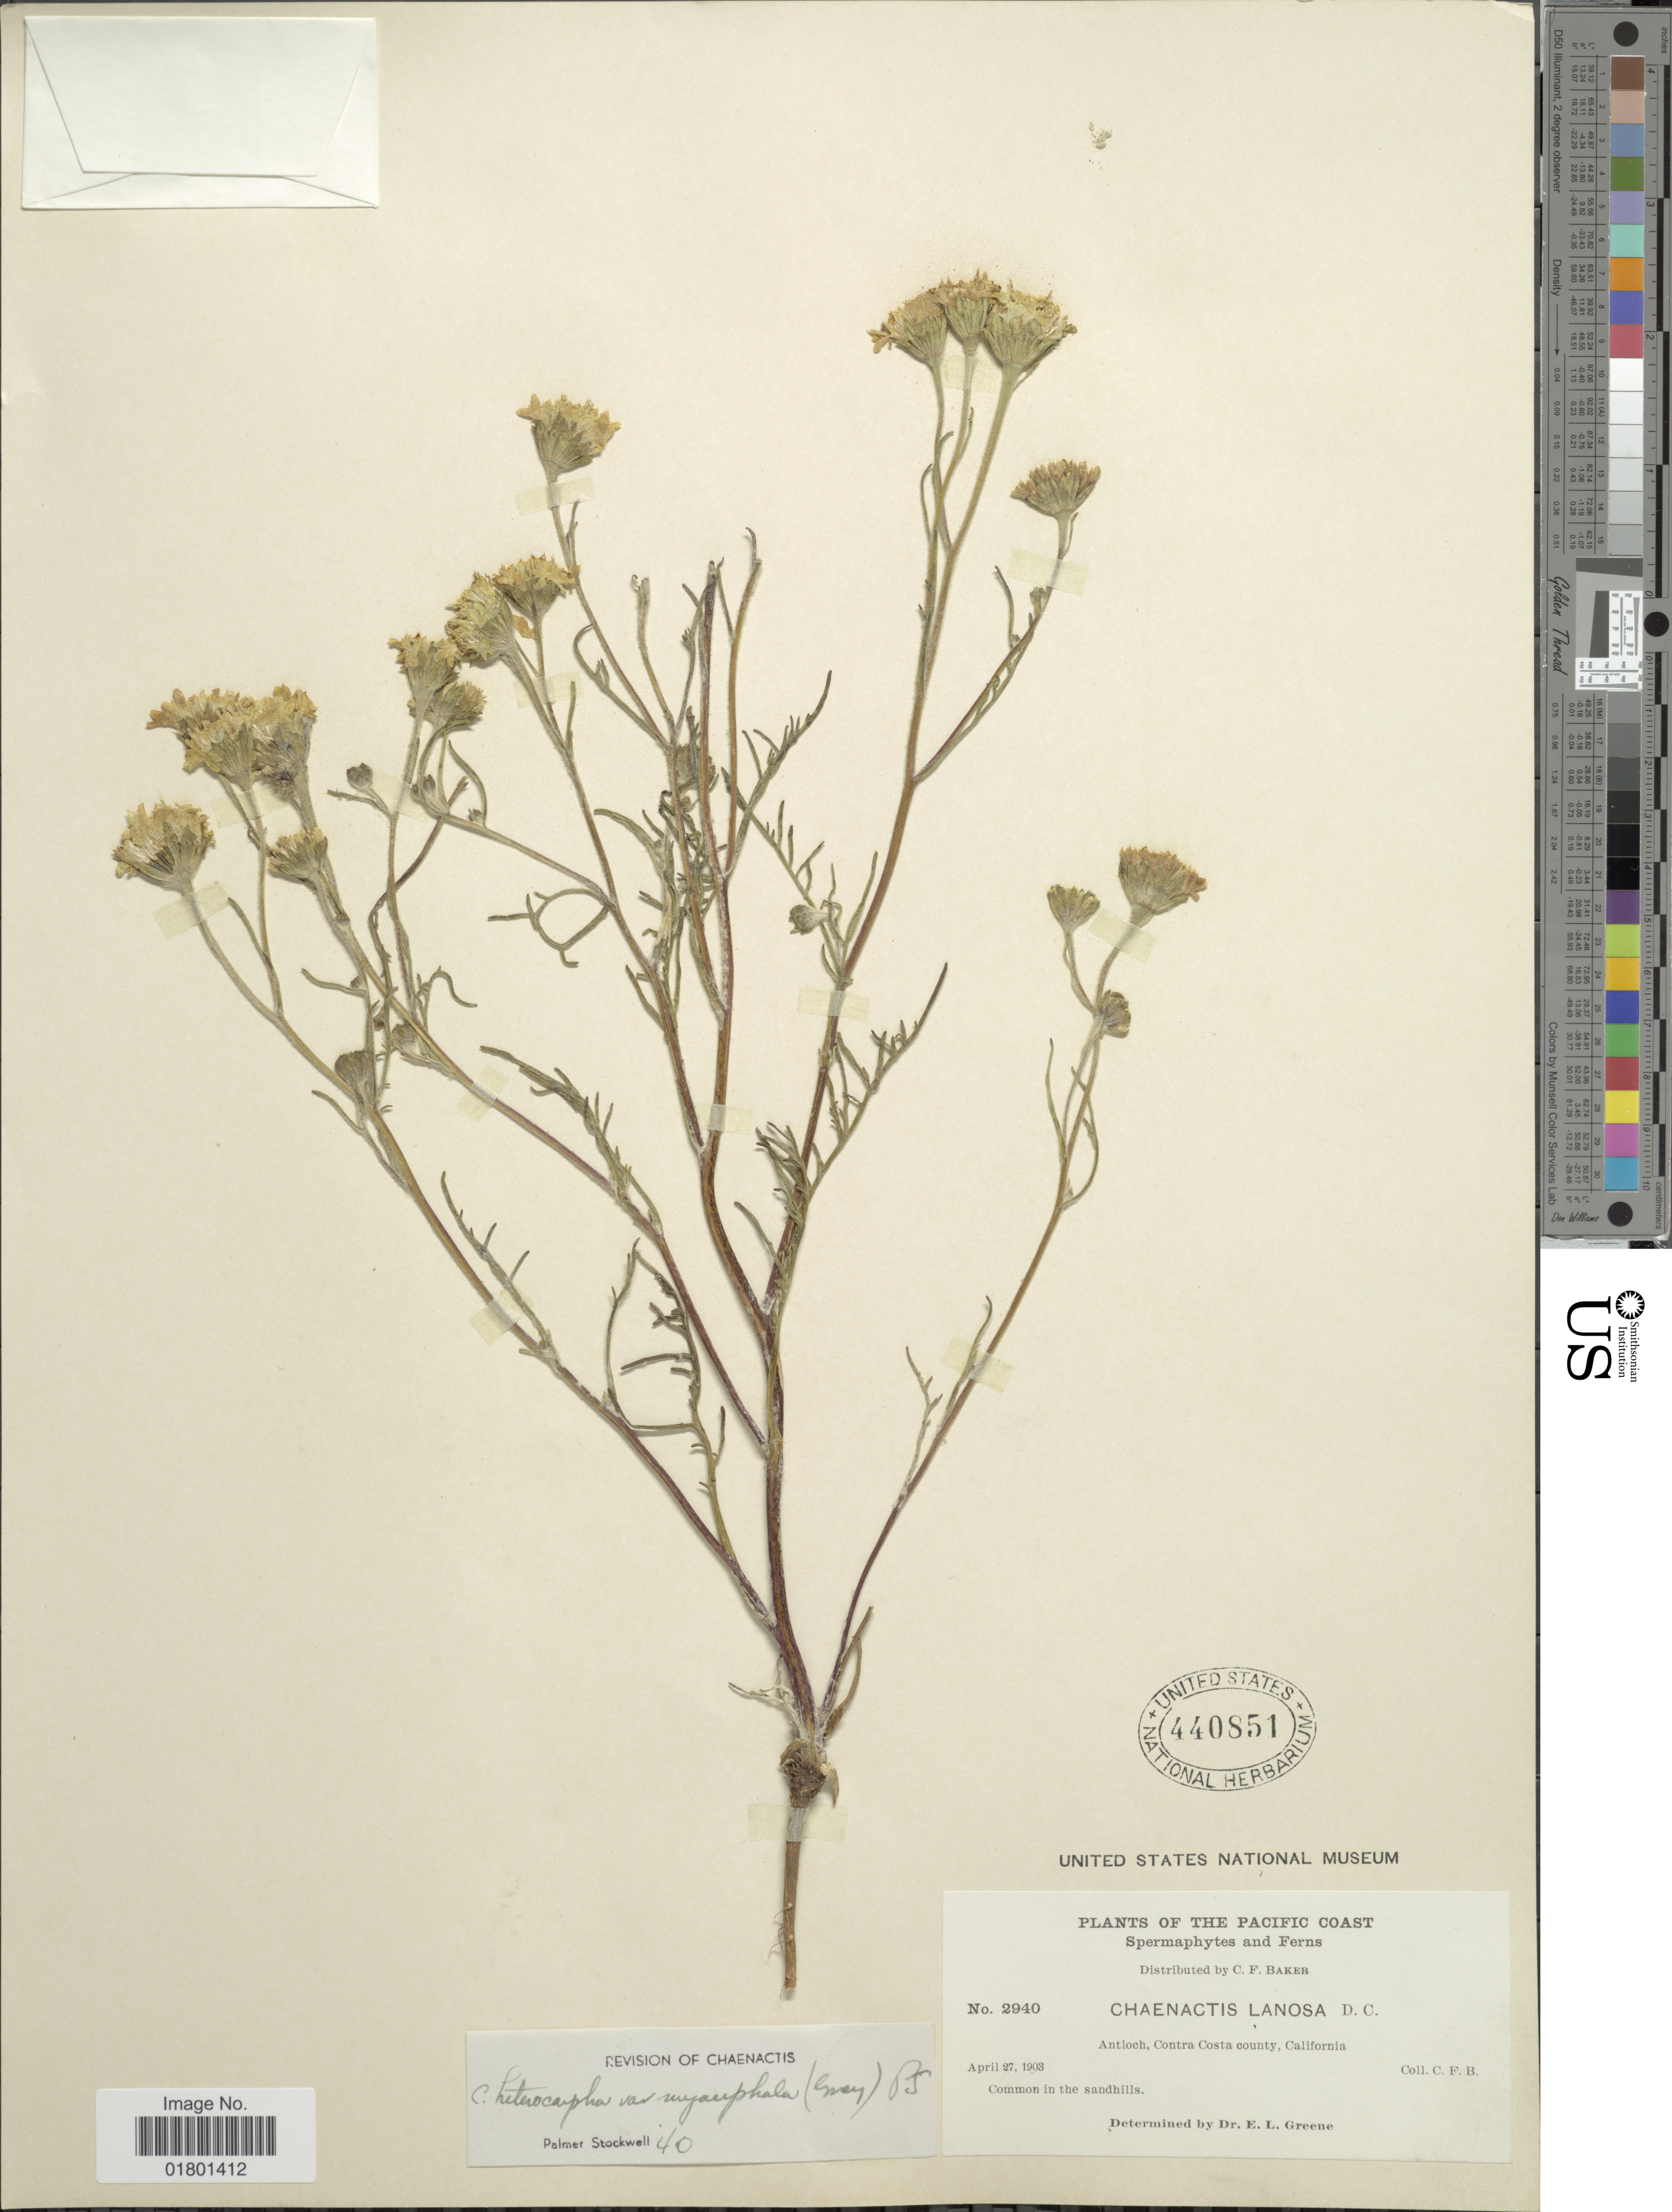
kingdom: Plantae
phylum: Tracheophyta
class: Magnoliopsida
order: Asterales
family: Asteraceae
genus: Chaenactis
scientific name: Chaenactis heterocarpha var. megacephala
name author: (A. Gray) Stockw.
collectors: C. F. Baker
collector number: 2940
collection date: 1903-04-27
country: United States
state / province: California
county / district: Contra Costa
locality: Pacific Coast, Antioch, Contra Coasta county, Common in the sandhills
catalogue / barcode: US 440851